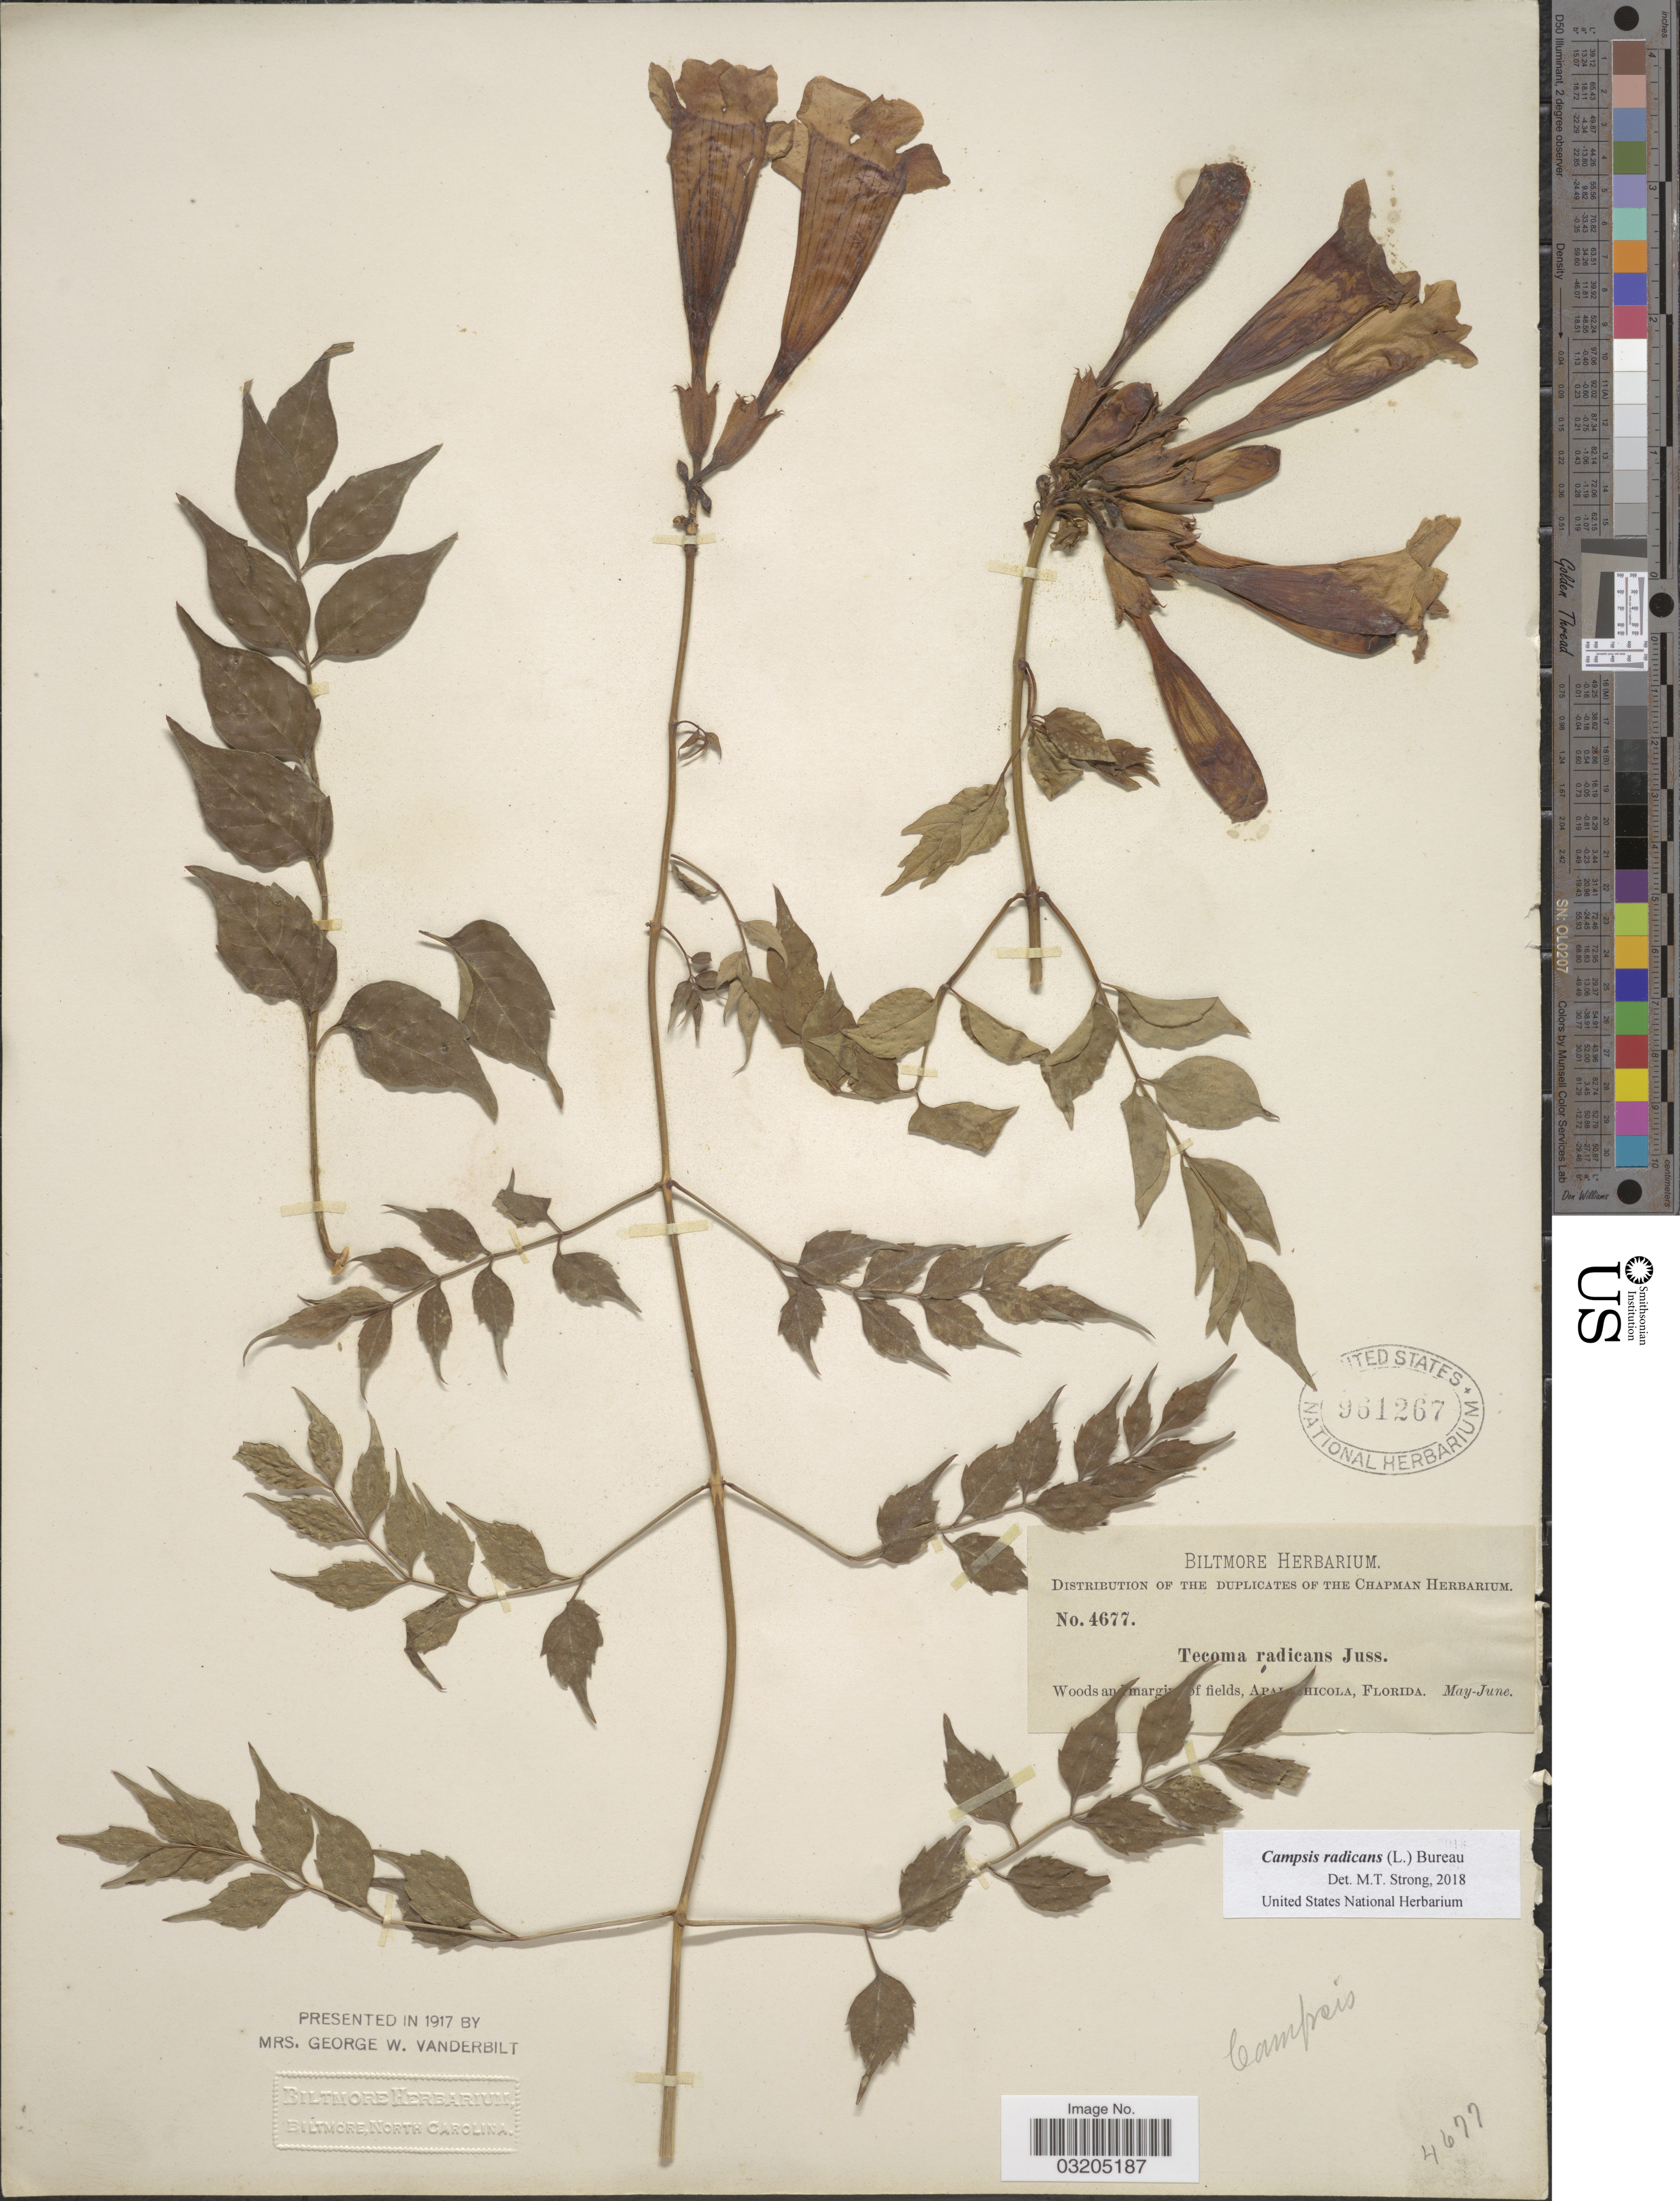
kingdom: Plantae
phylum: Tracheophyta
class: Magnoliopsida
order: Lamiales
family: Bignoniaceae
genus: Campsis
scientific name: Campsis radicans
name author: (L.) Seem.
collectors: ex herb. Chapman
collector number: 4677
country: United States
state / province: Florida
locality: Apalachicola.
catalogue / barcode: US 961267